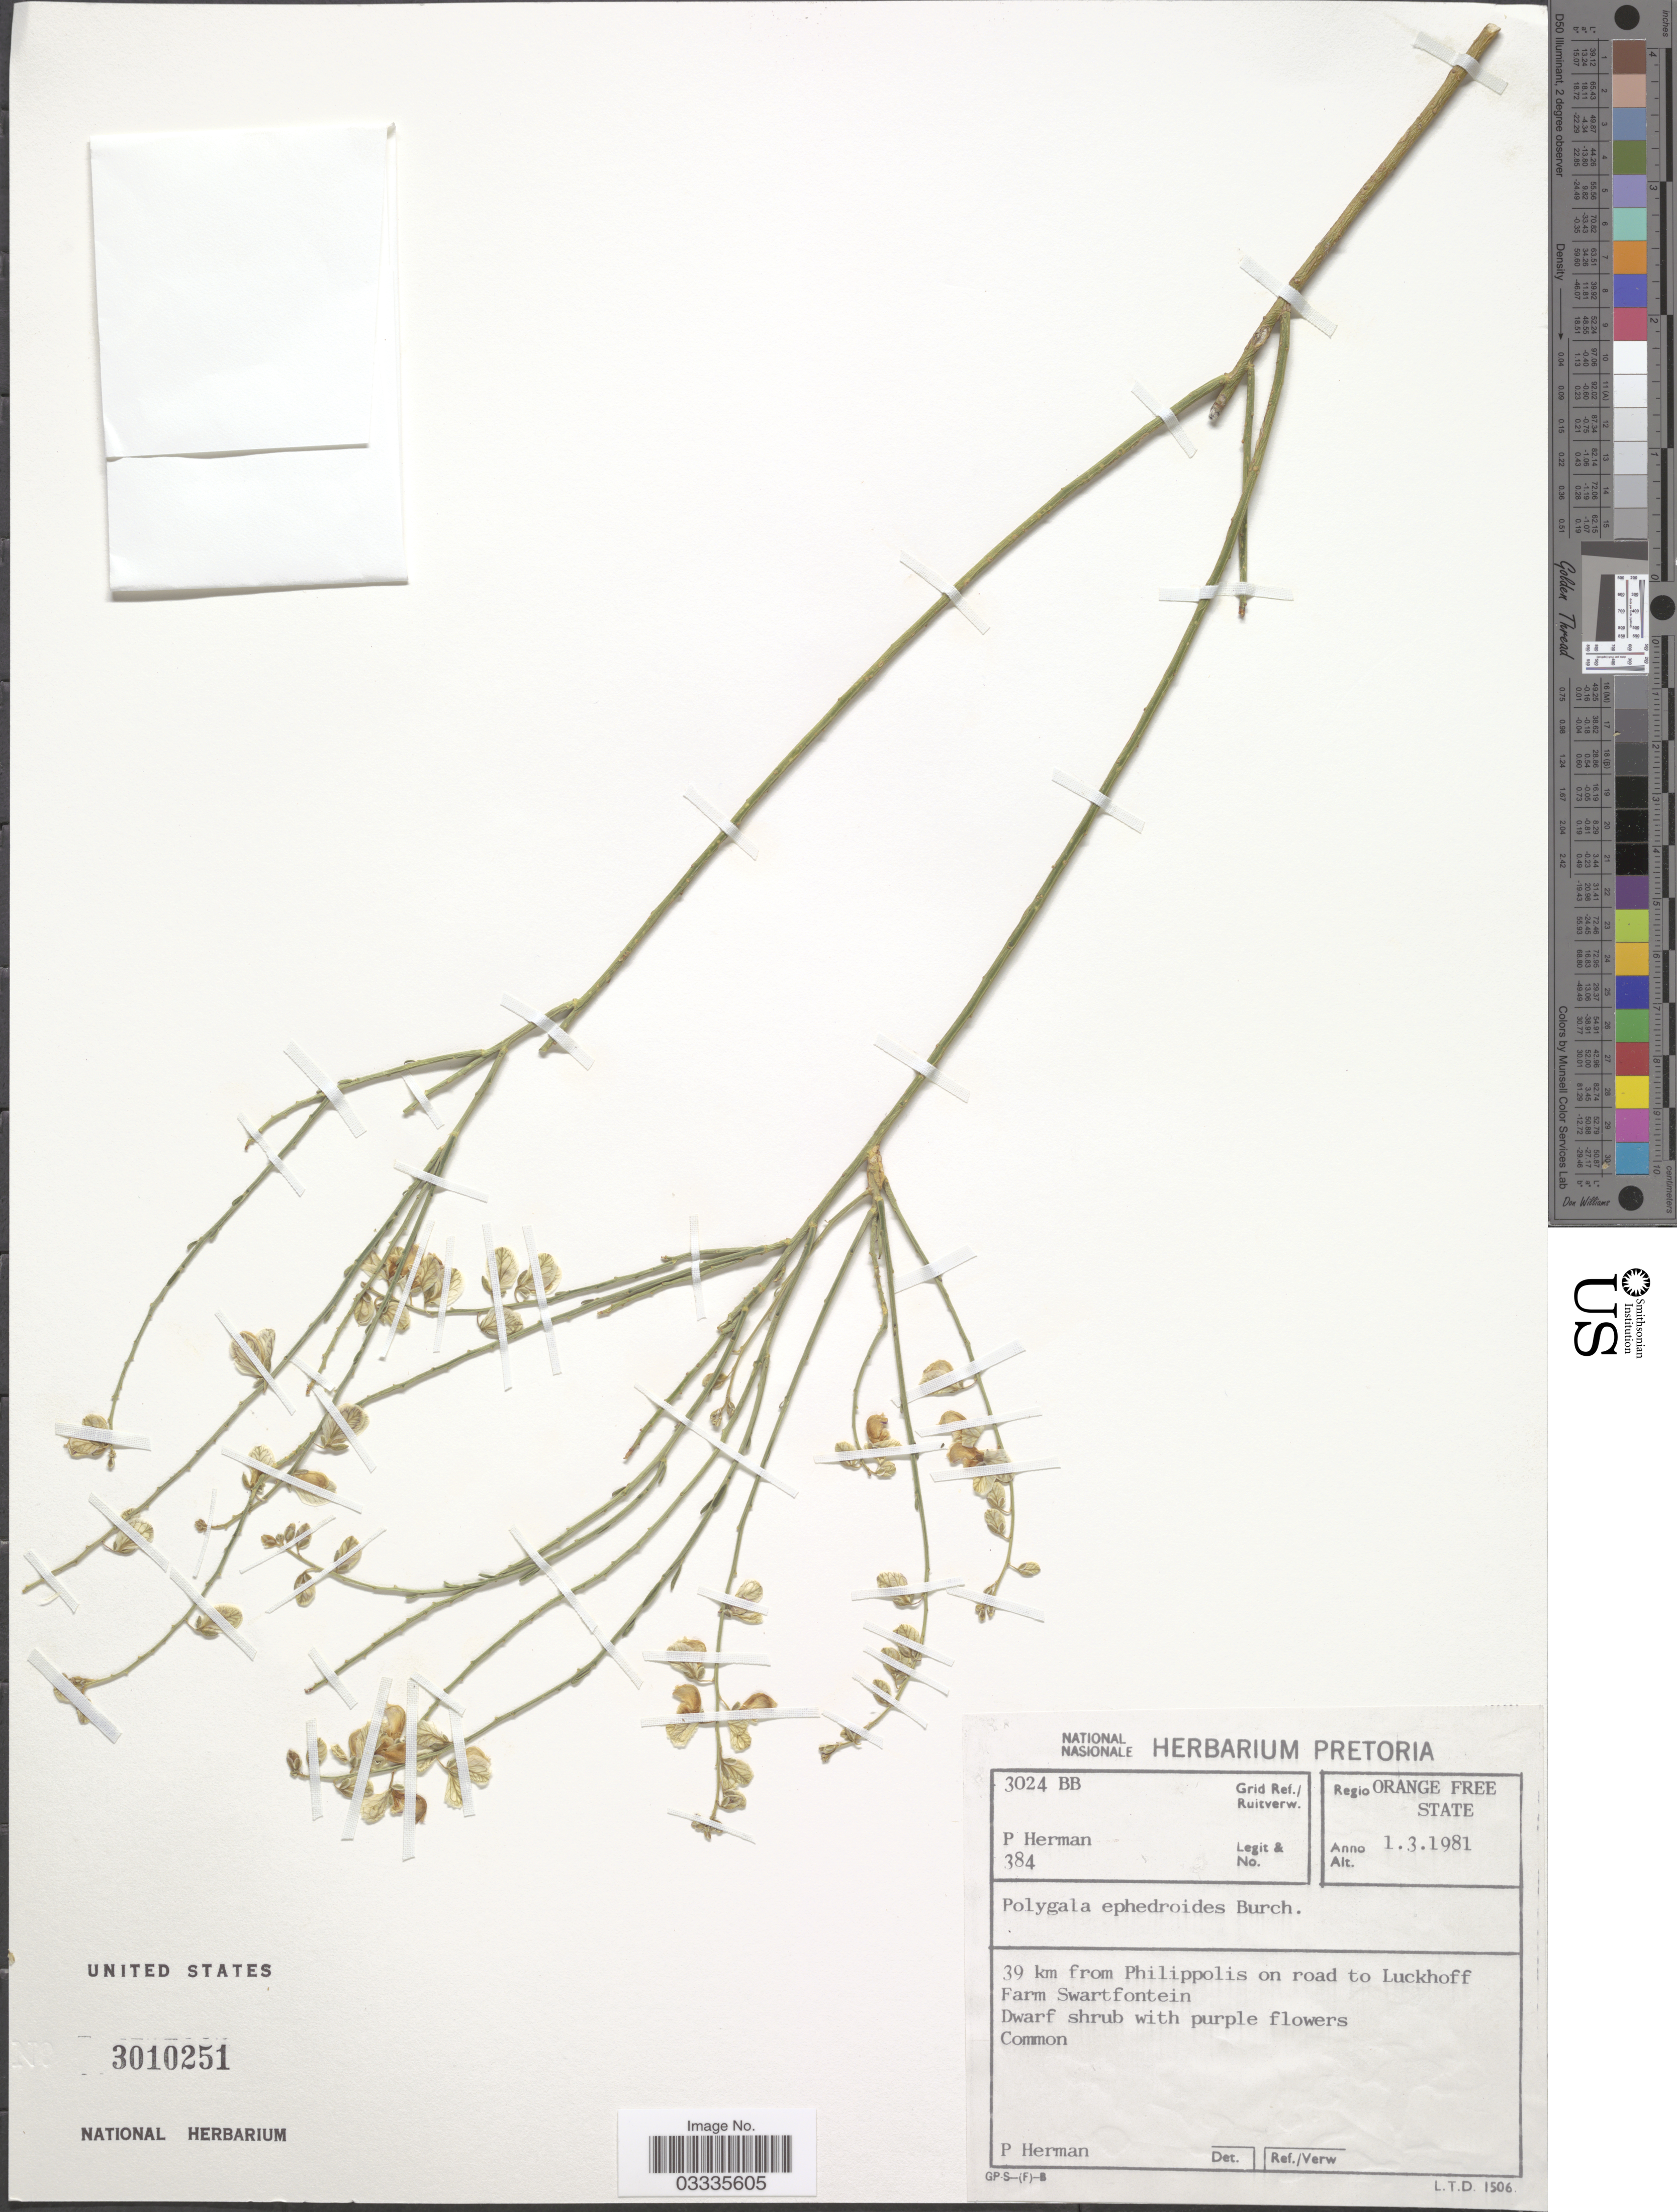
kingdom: Plantae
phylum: Tracheophyta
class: Magnoliopsida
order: Fabales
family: Polygalaceae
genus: Polygala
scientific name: Polygala ephedroides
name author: Burch.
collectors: P. Herman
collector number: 384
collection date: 1981-03-01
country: South Africa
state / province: Free State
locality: Regio Orange Free State. Grid Ref./ Ruitverw. 3024 BB. 39 km from Philippolis on road to Luckhoff Farm Swartfontein.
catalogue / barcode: US 3010251